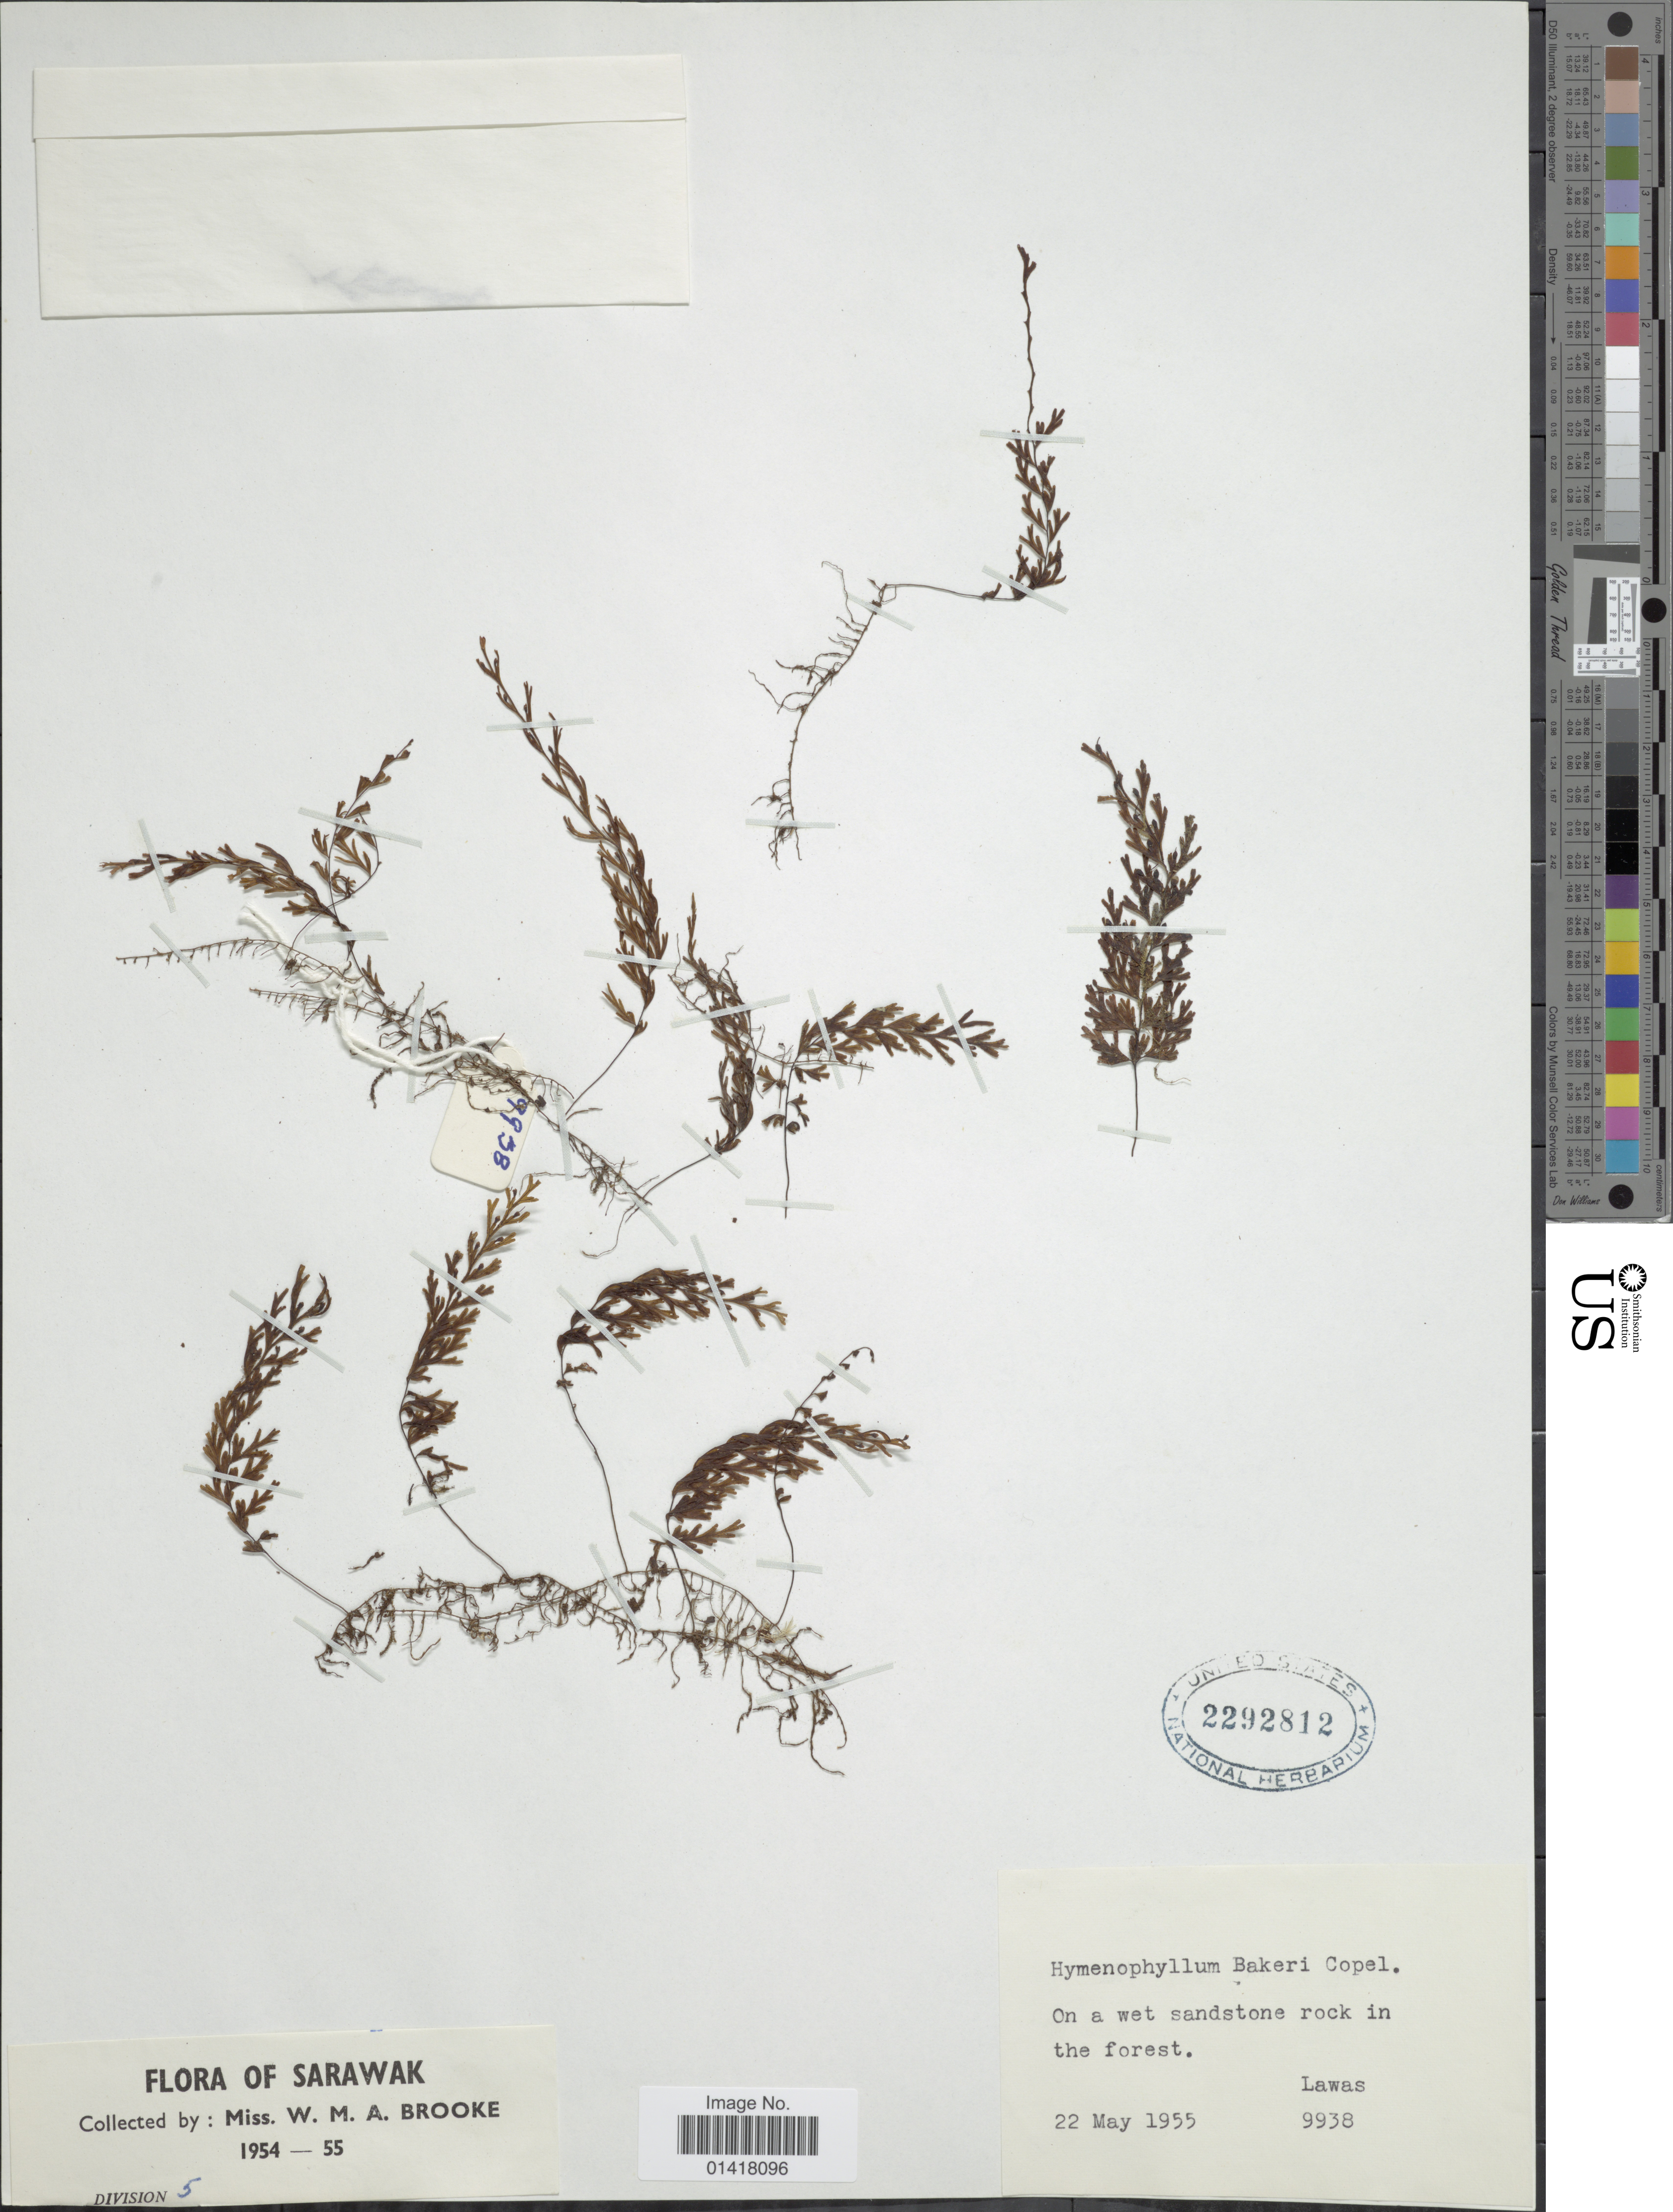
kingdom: Plantae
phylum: Tracheophyta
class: Polypodiopsida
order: Hymenophyllales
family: Hymenophyllaceae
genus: Hymenophyllum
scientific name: Hymenophyllum bakeri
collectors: W. Brooke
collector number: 9938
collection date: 1955-05-22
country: Malaysia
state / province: Sarawak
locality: Lawas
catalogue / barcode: US 2292812